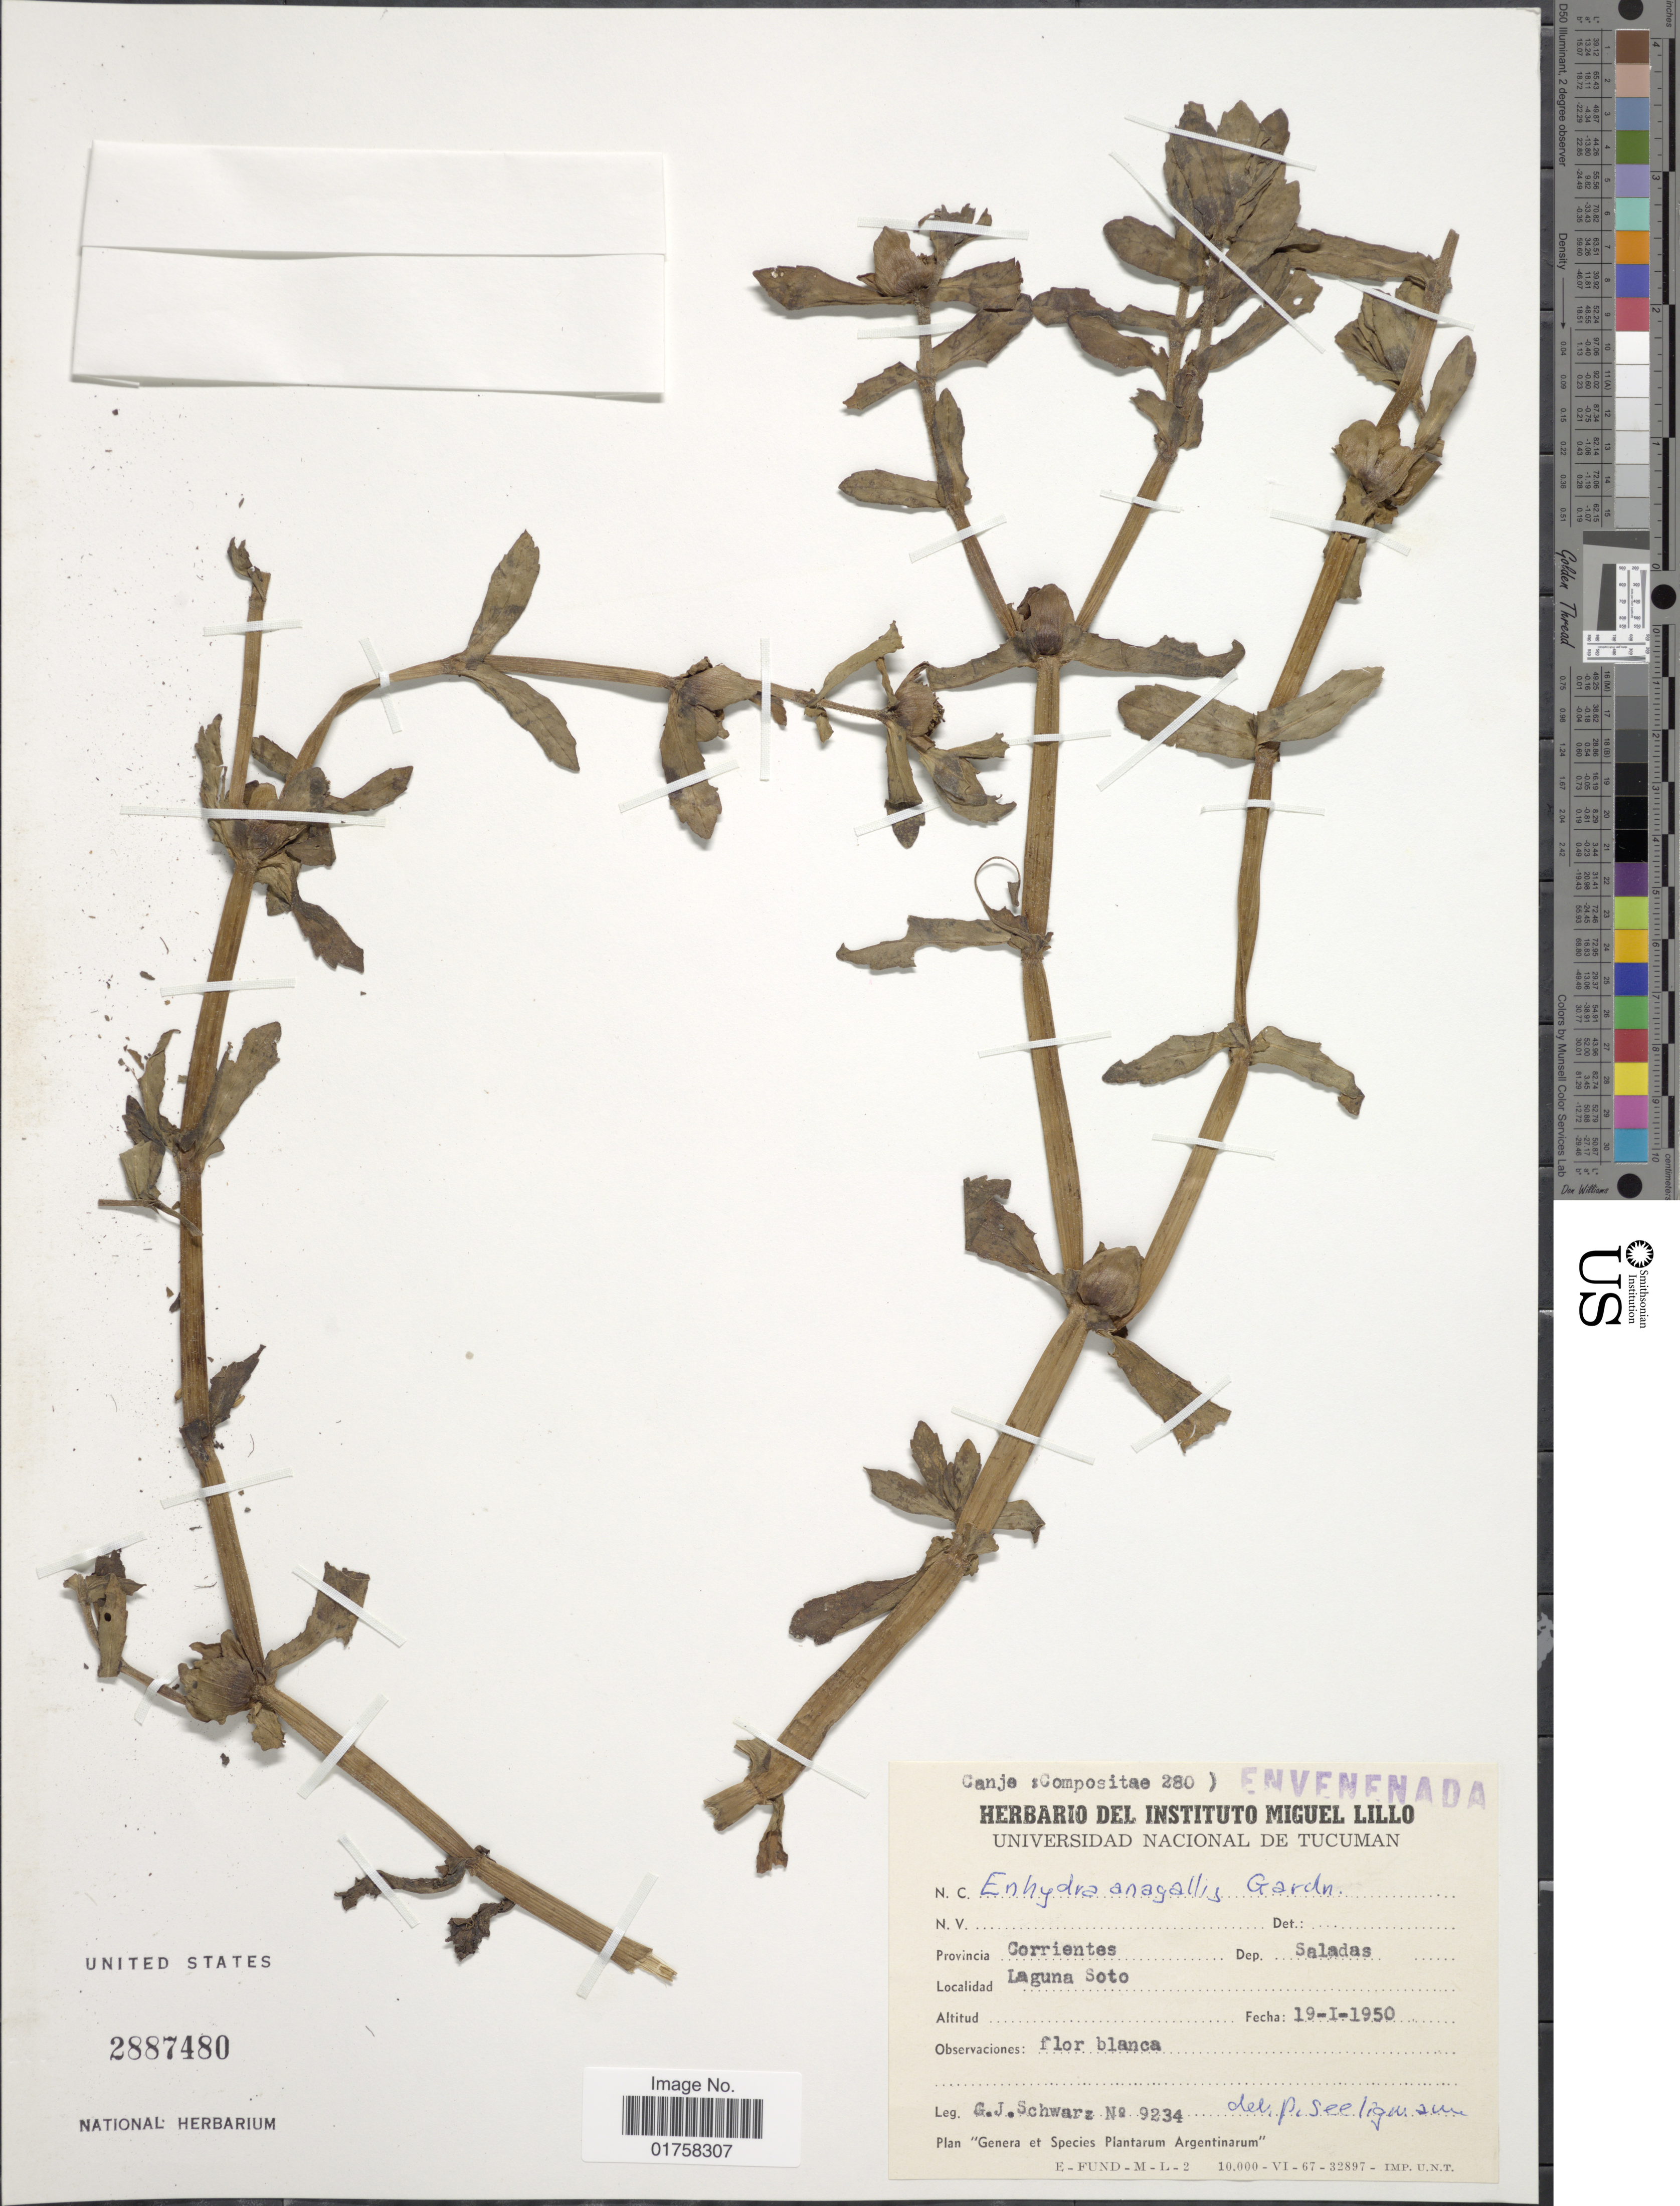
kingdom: Plantae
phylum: Tracheophyta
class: Magnoliopsida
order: Asterales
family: Asteraceae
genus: Enhydra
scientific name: Enhydra fluctuans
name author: Lour.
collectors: G. J. Schwarz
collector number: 9234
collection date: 1950-01-19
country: Argentina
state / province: Corrientes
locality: Dep. Saladas, Laguna Soto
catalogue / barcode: US 2887480